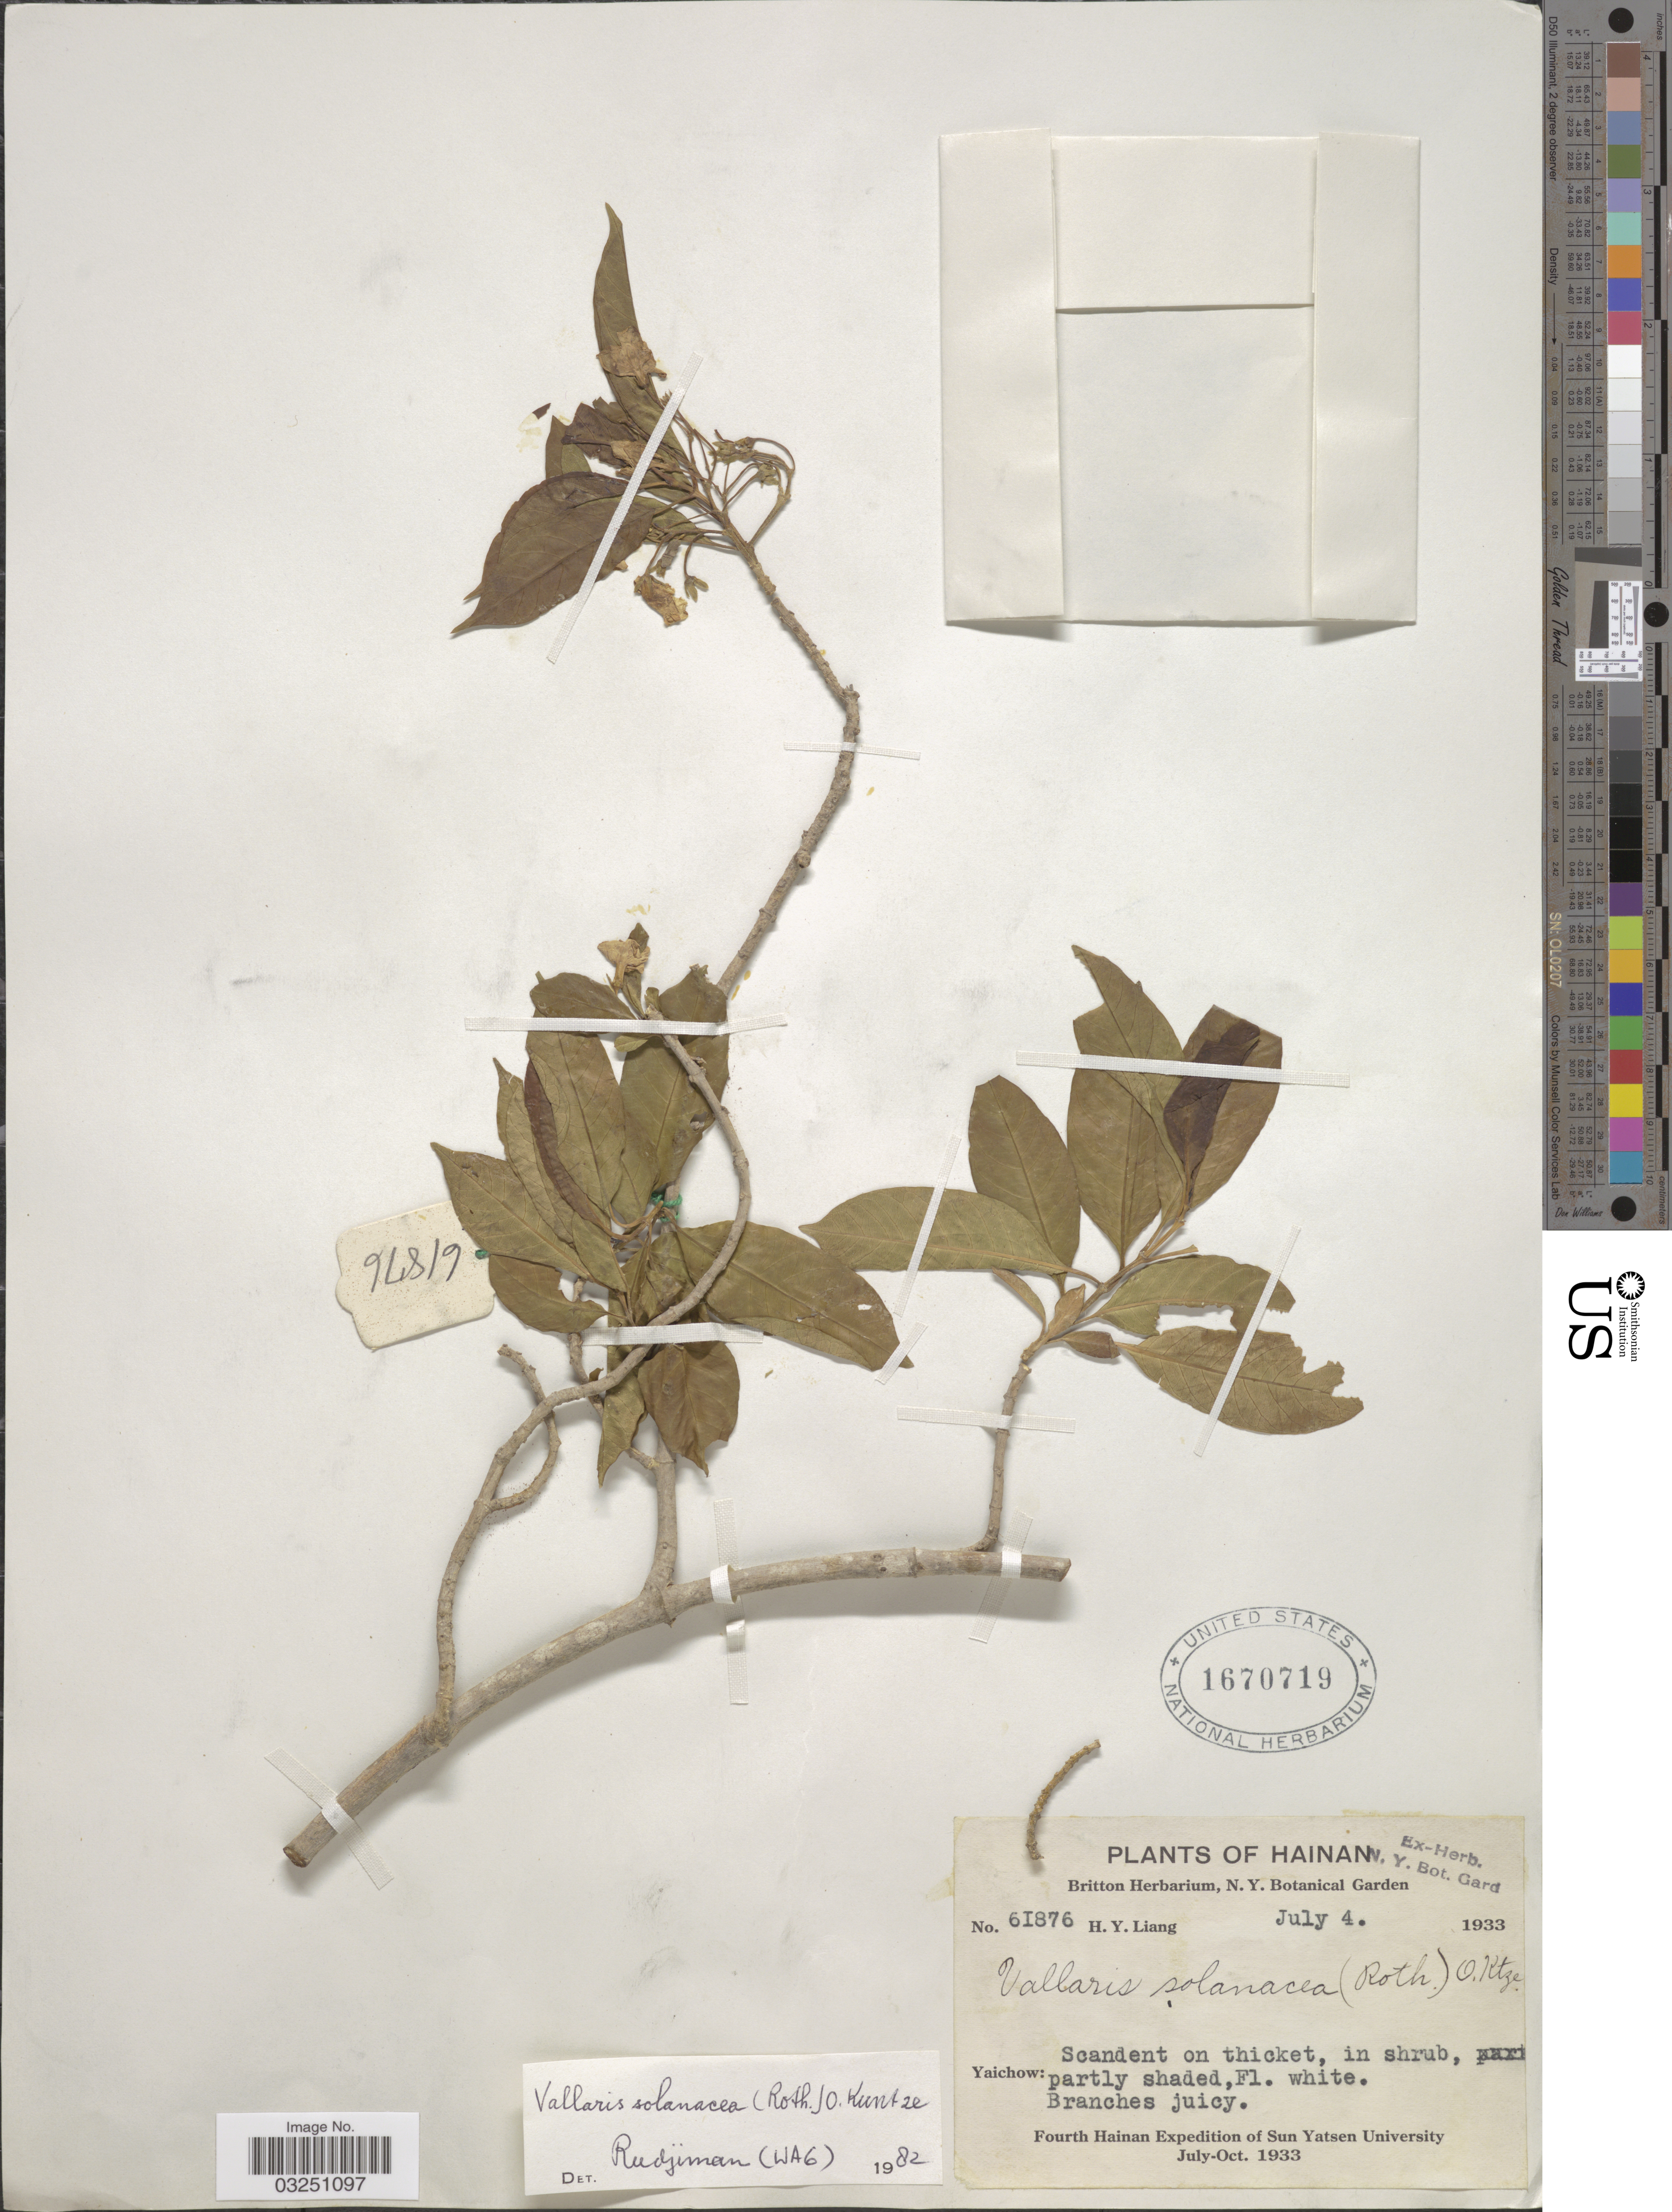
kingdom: Plantae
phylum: Tracheophyta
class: Magnoliopsida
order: Gentianales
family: Apocynaceae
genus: Vallaris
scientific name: Vallaris solanacea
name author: (Roth) Kuntze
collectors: H. Y. Liang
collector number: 61876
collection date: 1933-07-04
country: China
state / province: Hainan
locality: Yaichow.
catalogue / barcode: US 1670719